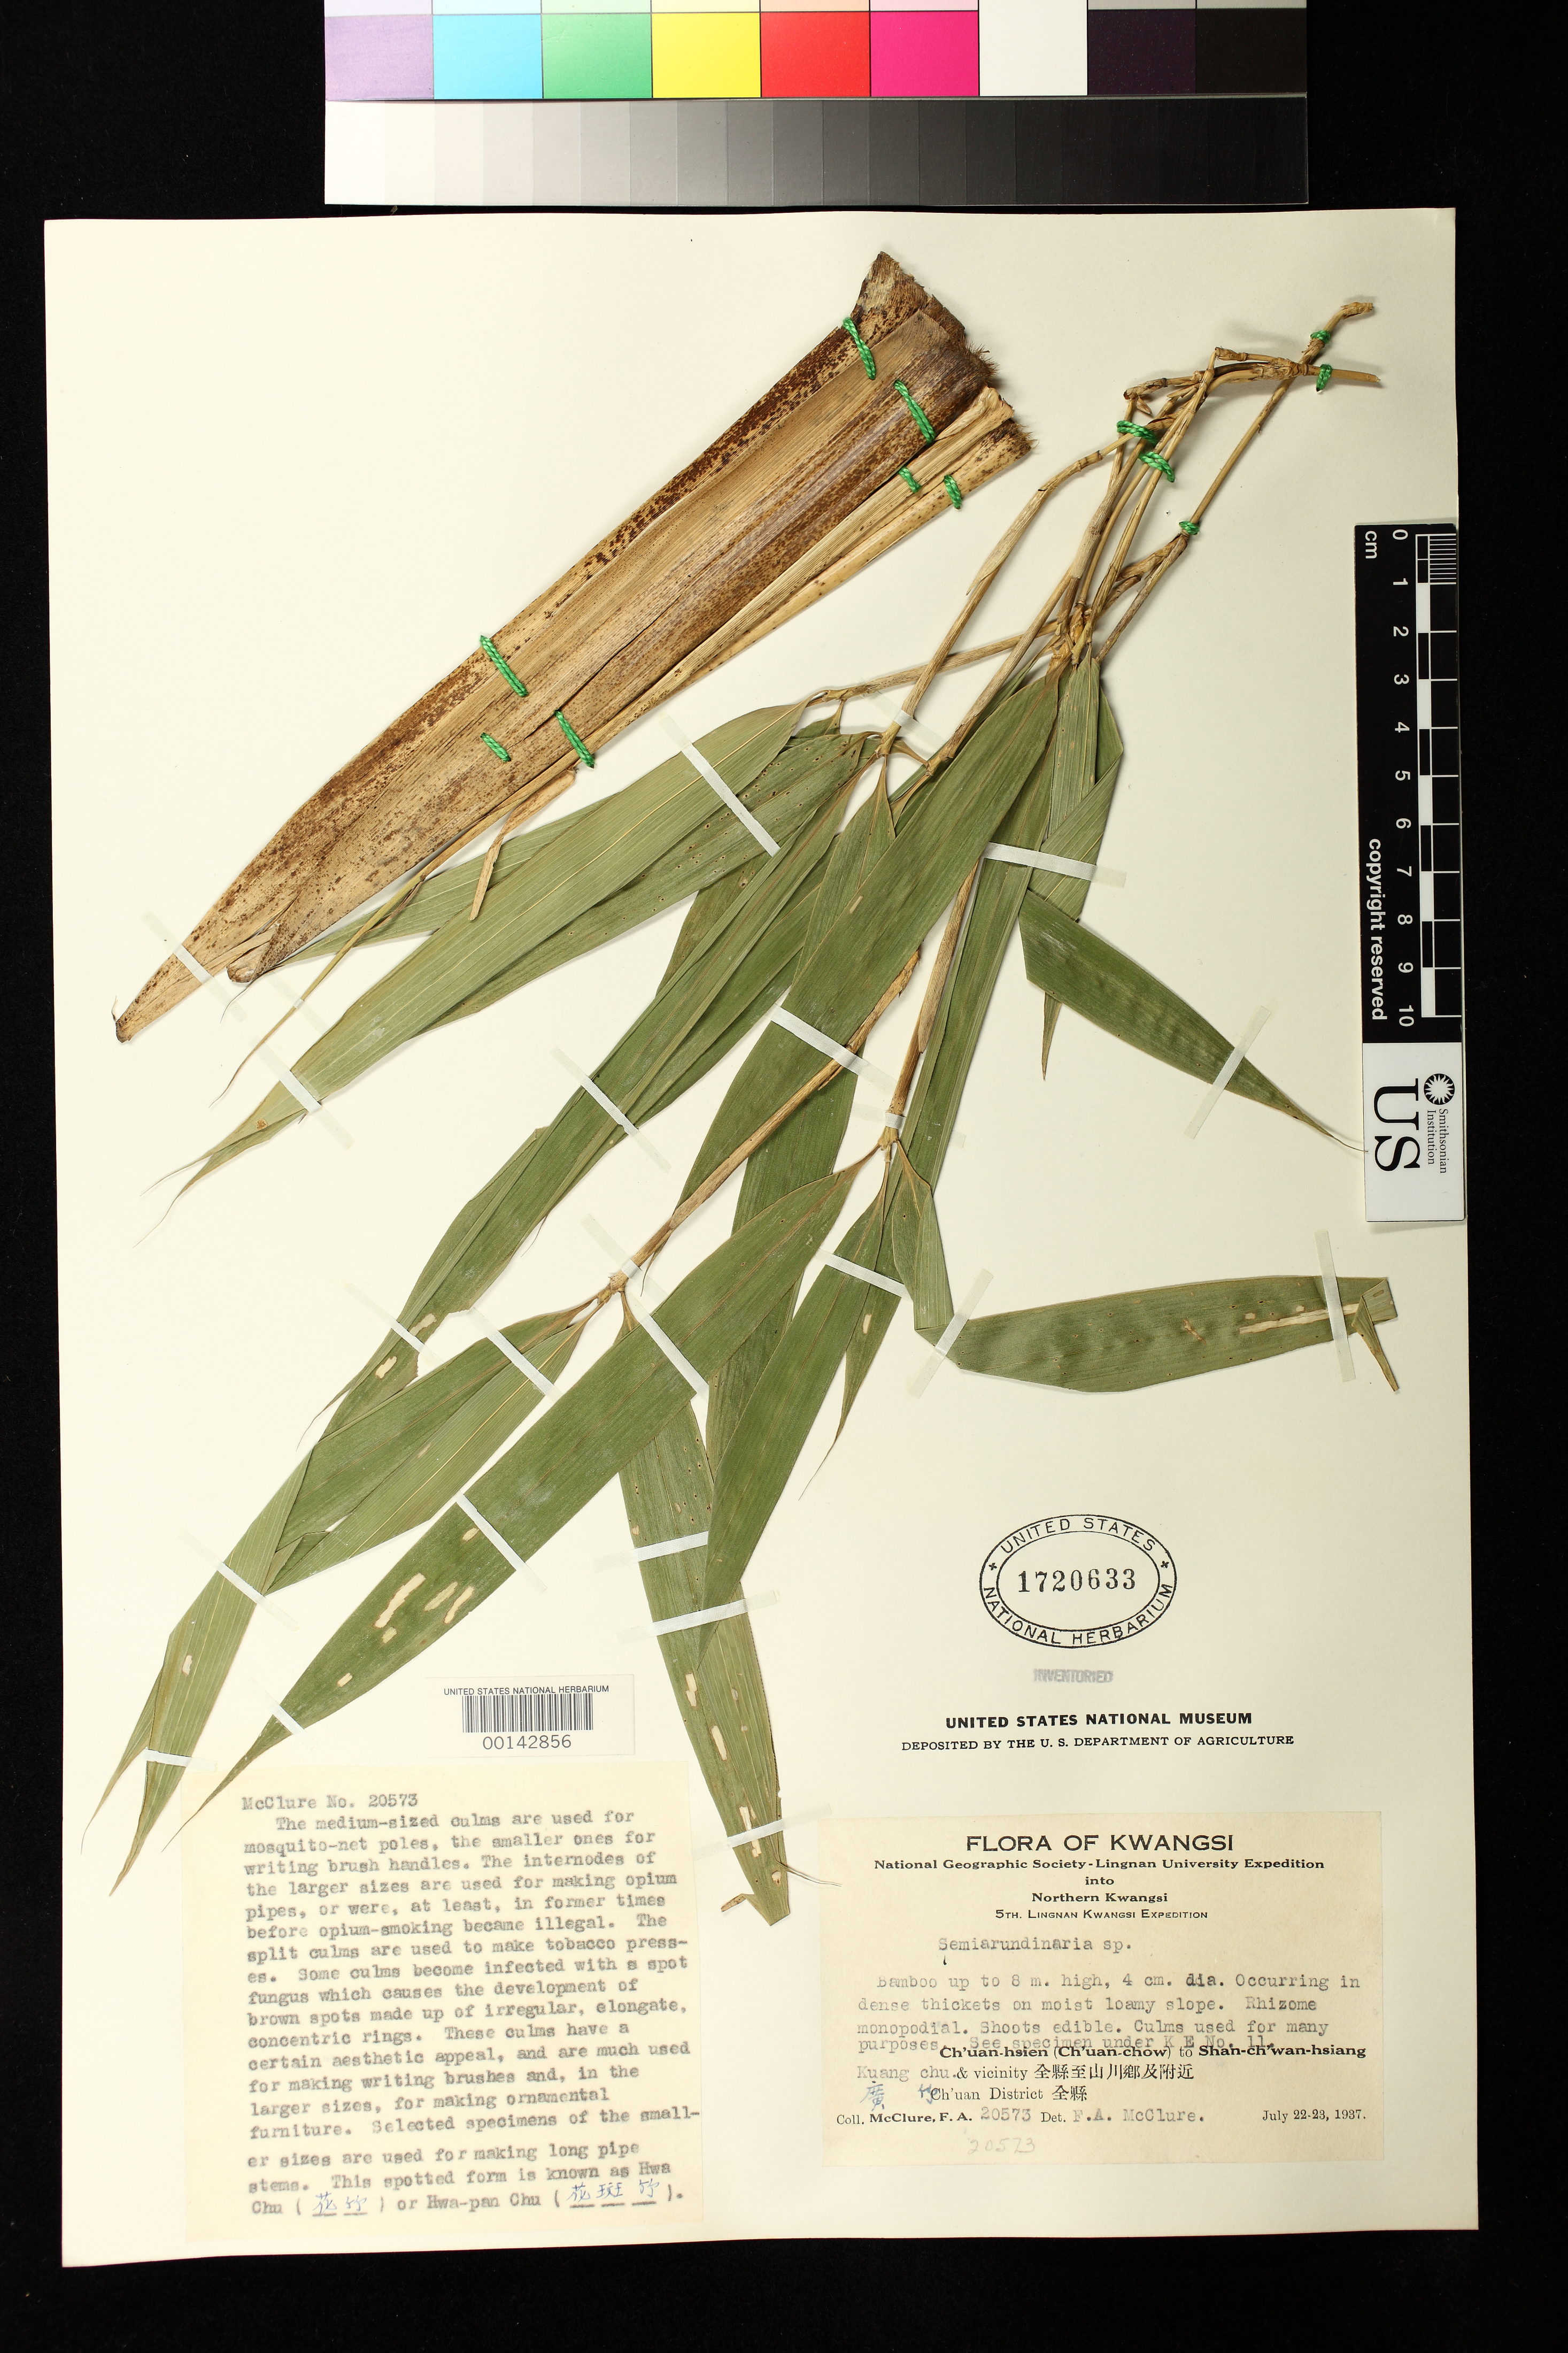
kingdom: Plantae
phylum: Tracheophyta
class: Liliopsida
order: Poales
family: Poaceae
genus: Sinobambusa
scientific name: Sinobambusa maculata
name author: McClure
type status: Isotype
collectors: F. A. McClure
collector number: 20573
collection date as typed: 22 Jul 1937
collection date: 1937-07-22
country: China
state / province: Jiangxi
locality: Ch'uan, ch'uan-hsien/shan-ch'wan-hsiang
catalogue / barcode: US 1720633